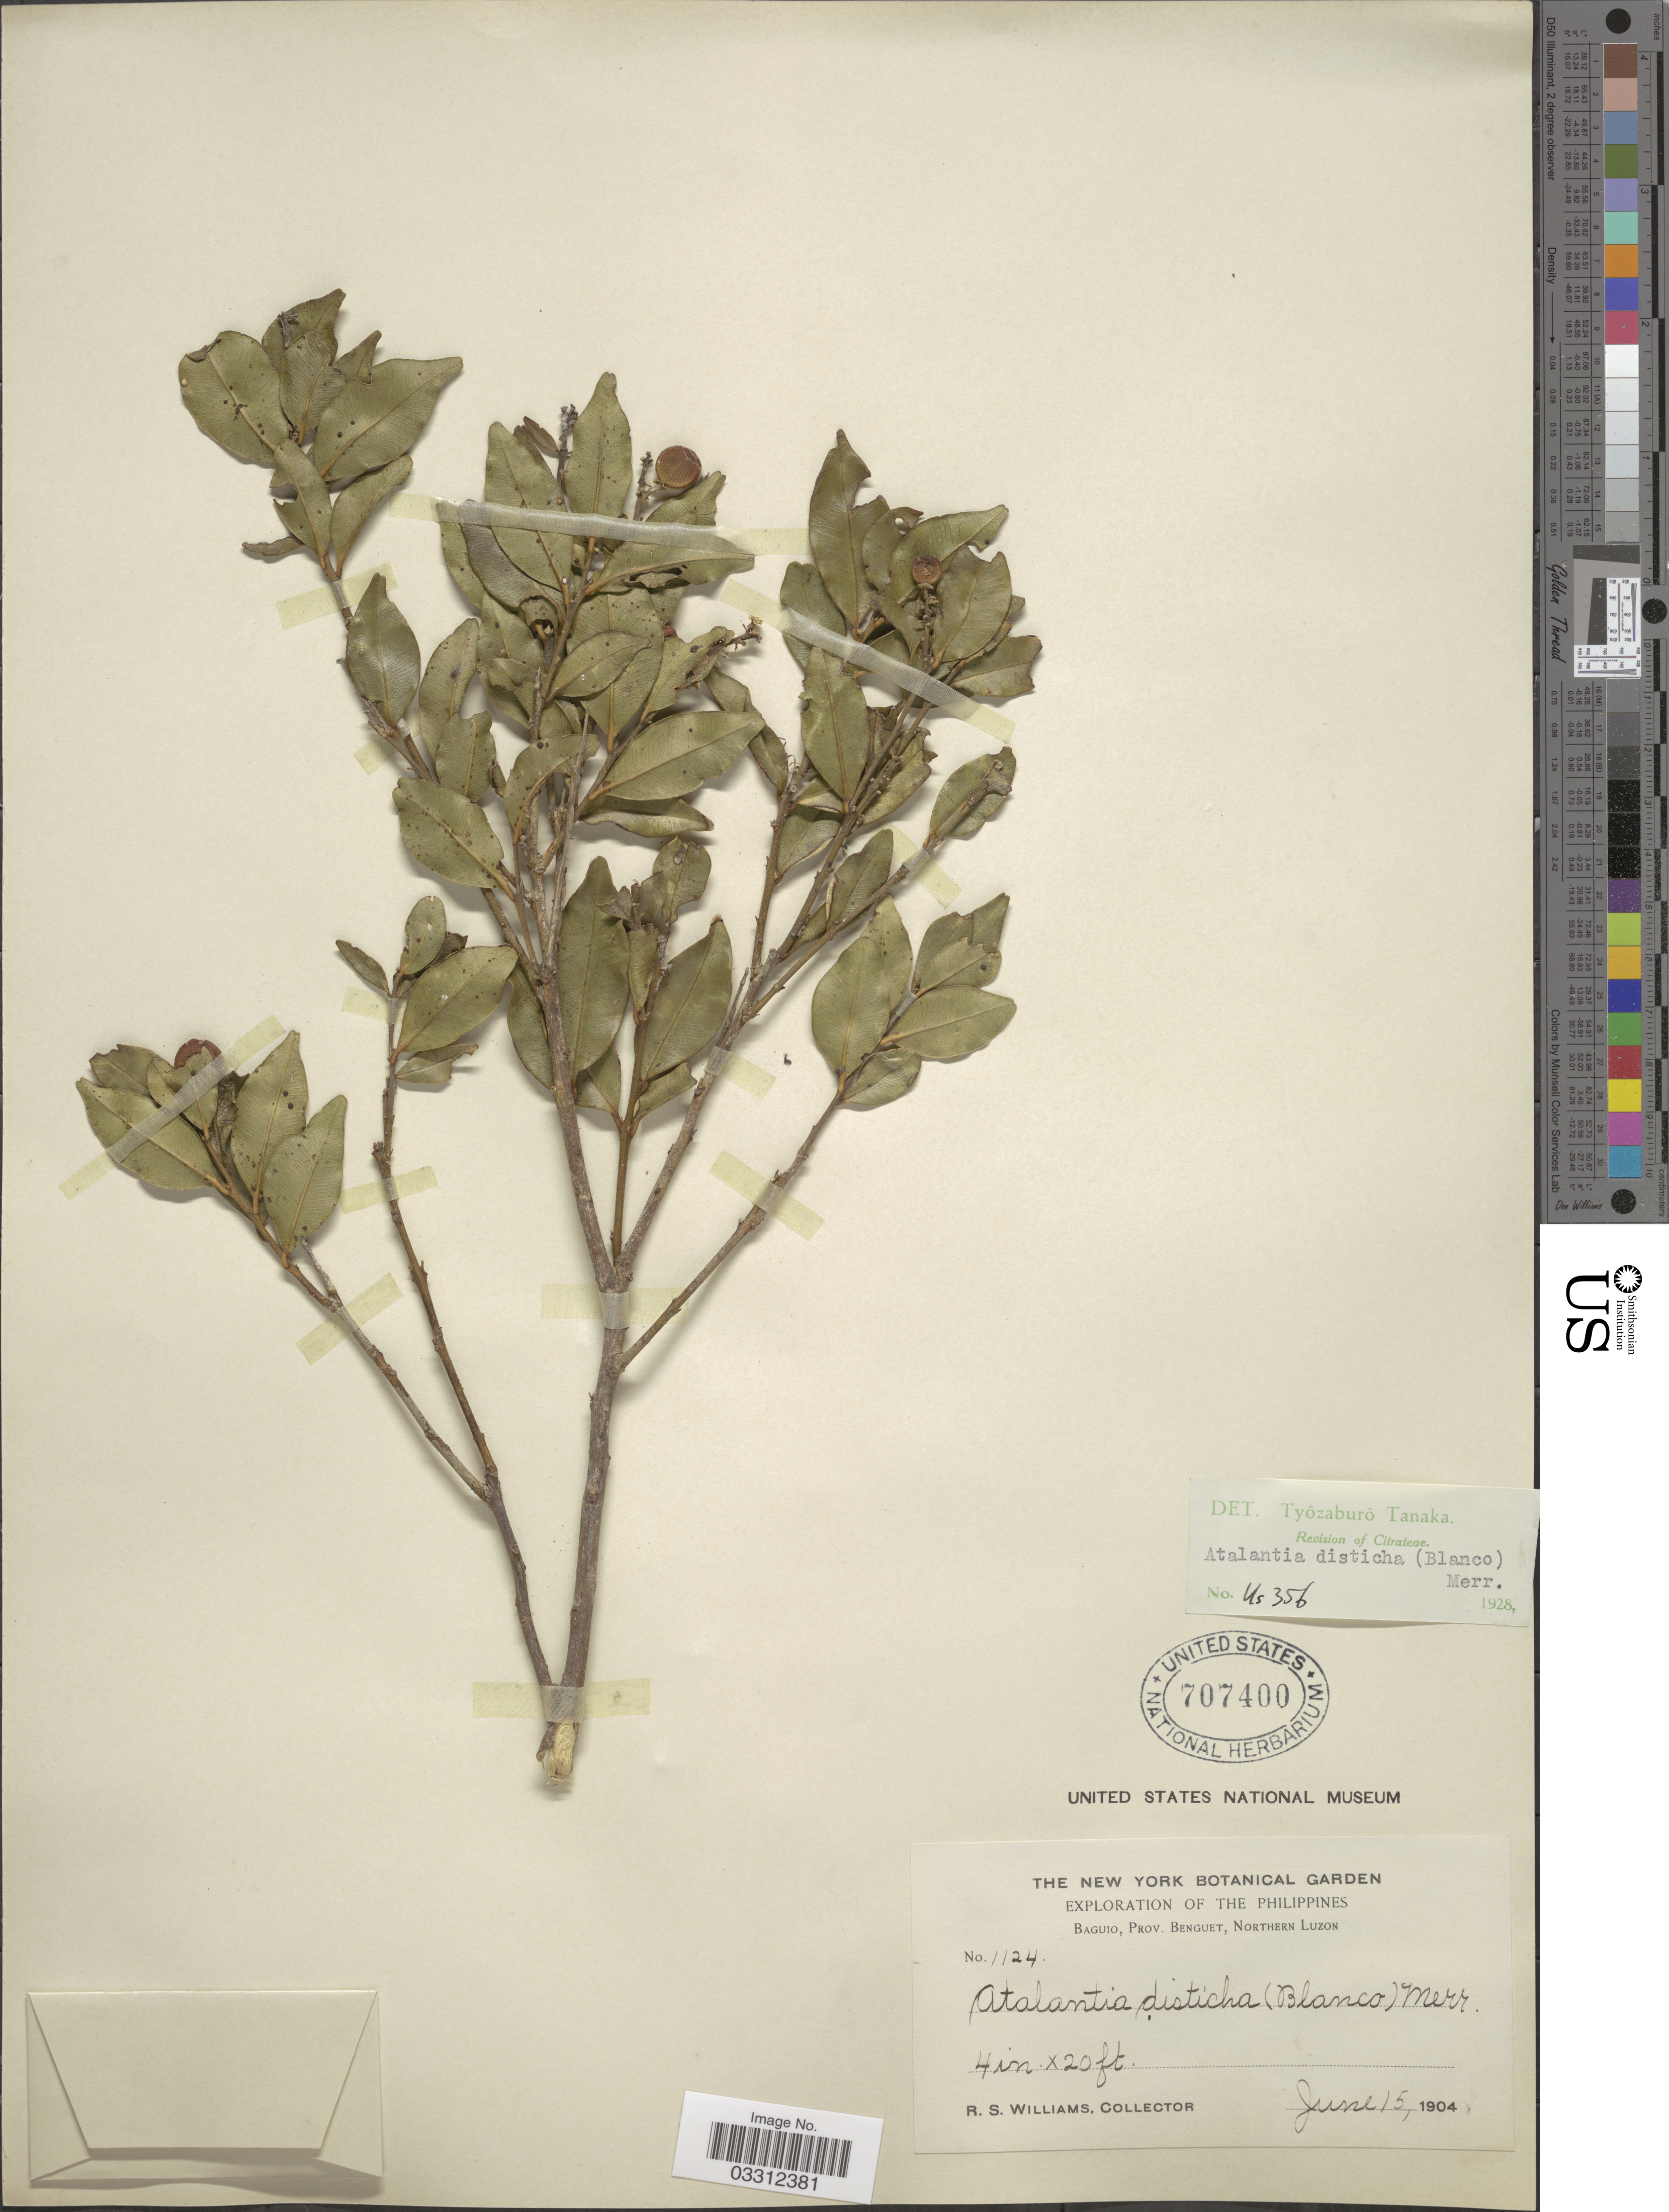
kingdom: Plantae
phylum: Tracheophyta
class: Magnoliopsida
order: Sapindales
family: Rutaceae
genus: Atalantia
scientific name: Atalantia racemosa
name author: Wight ex Hook.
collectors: R. S. Williams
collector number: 1124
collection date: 1904-06-15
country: Philippines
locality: Baguio, Prov. Benguet, Northern Luzon.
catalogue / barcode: US 707400